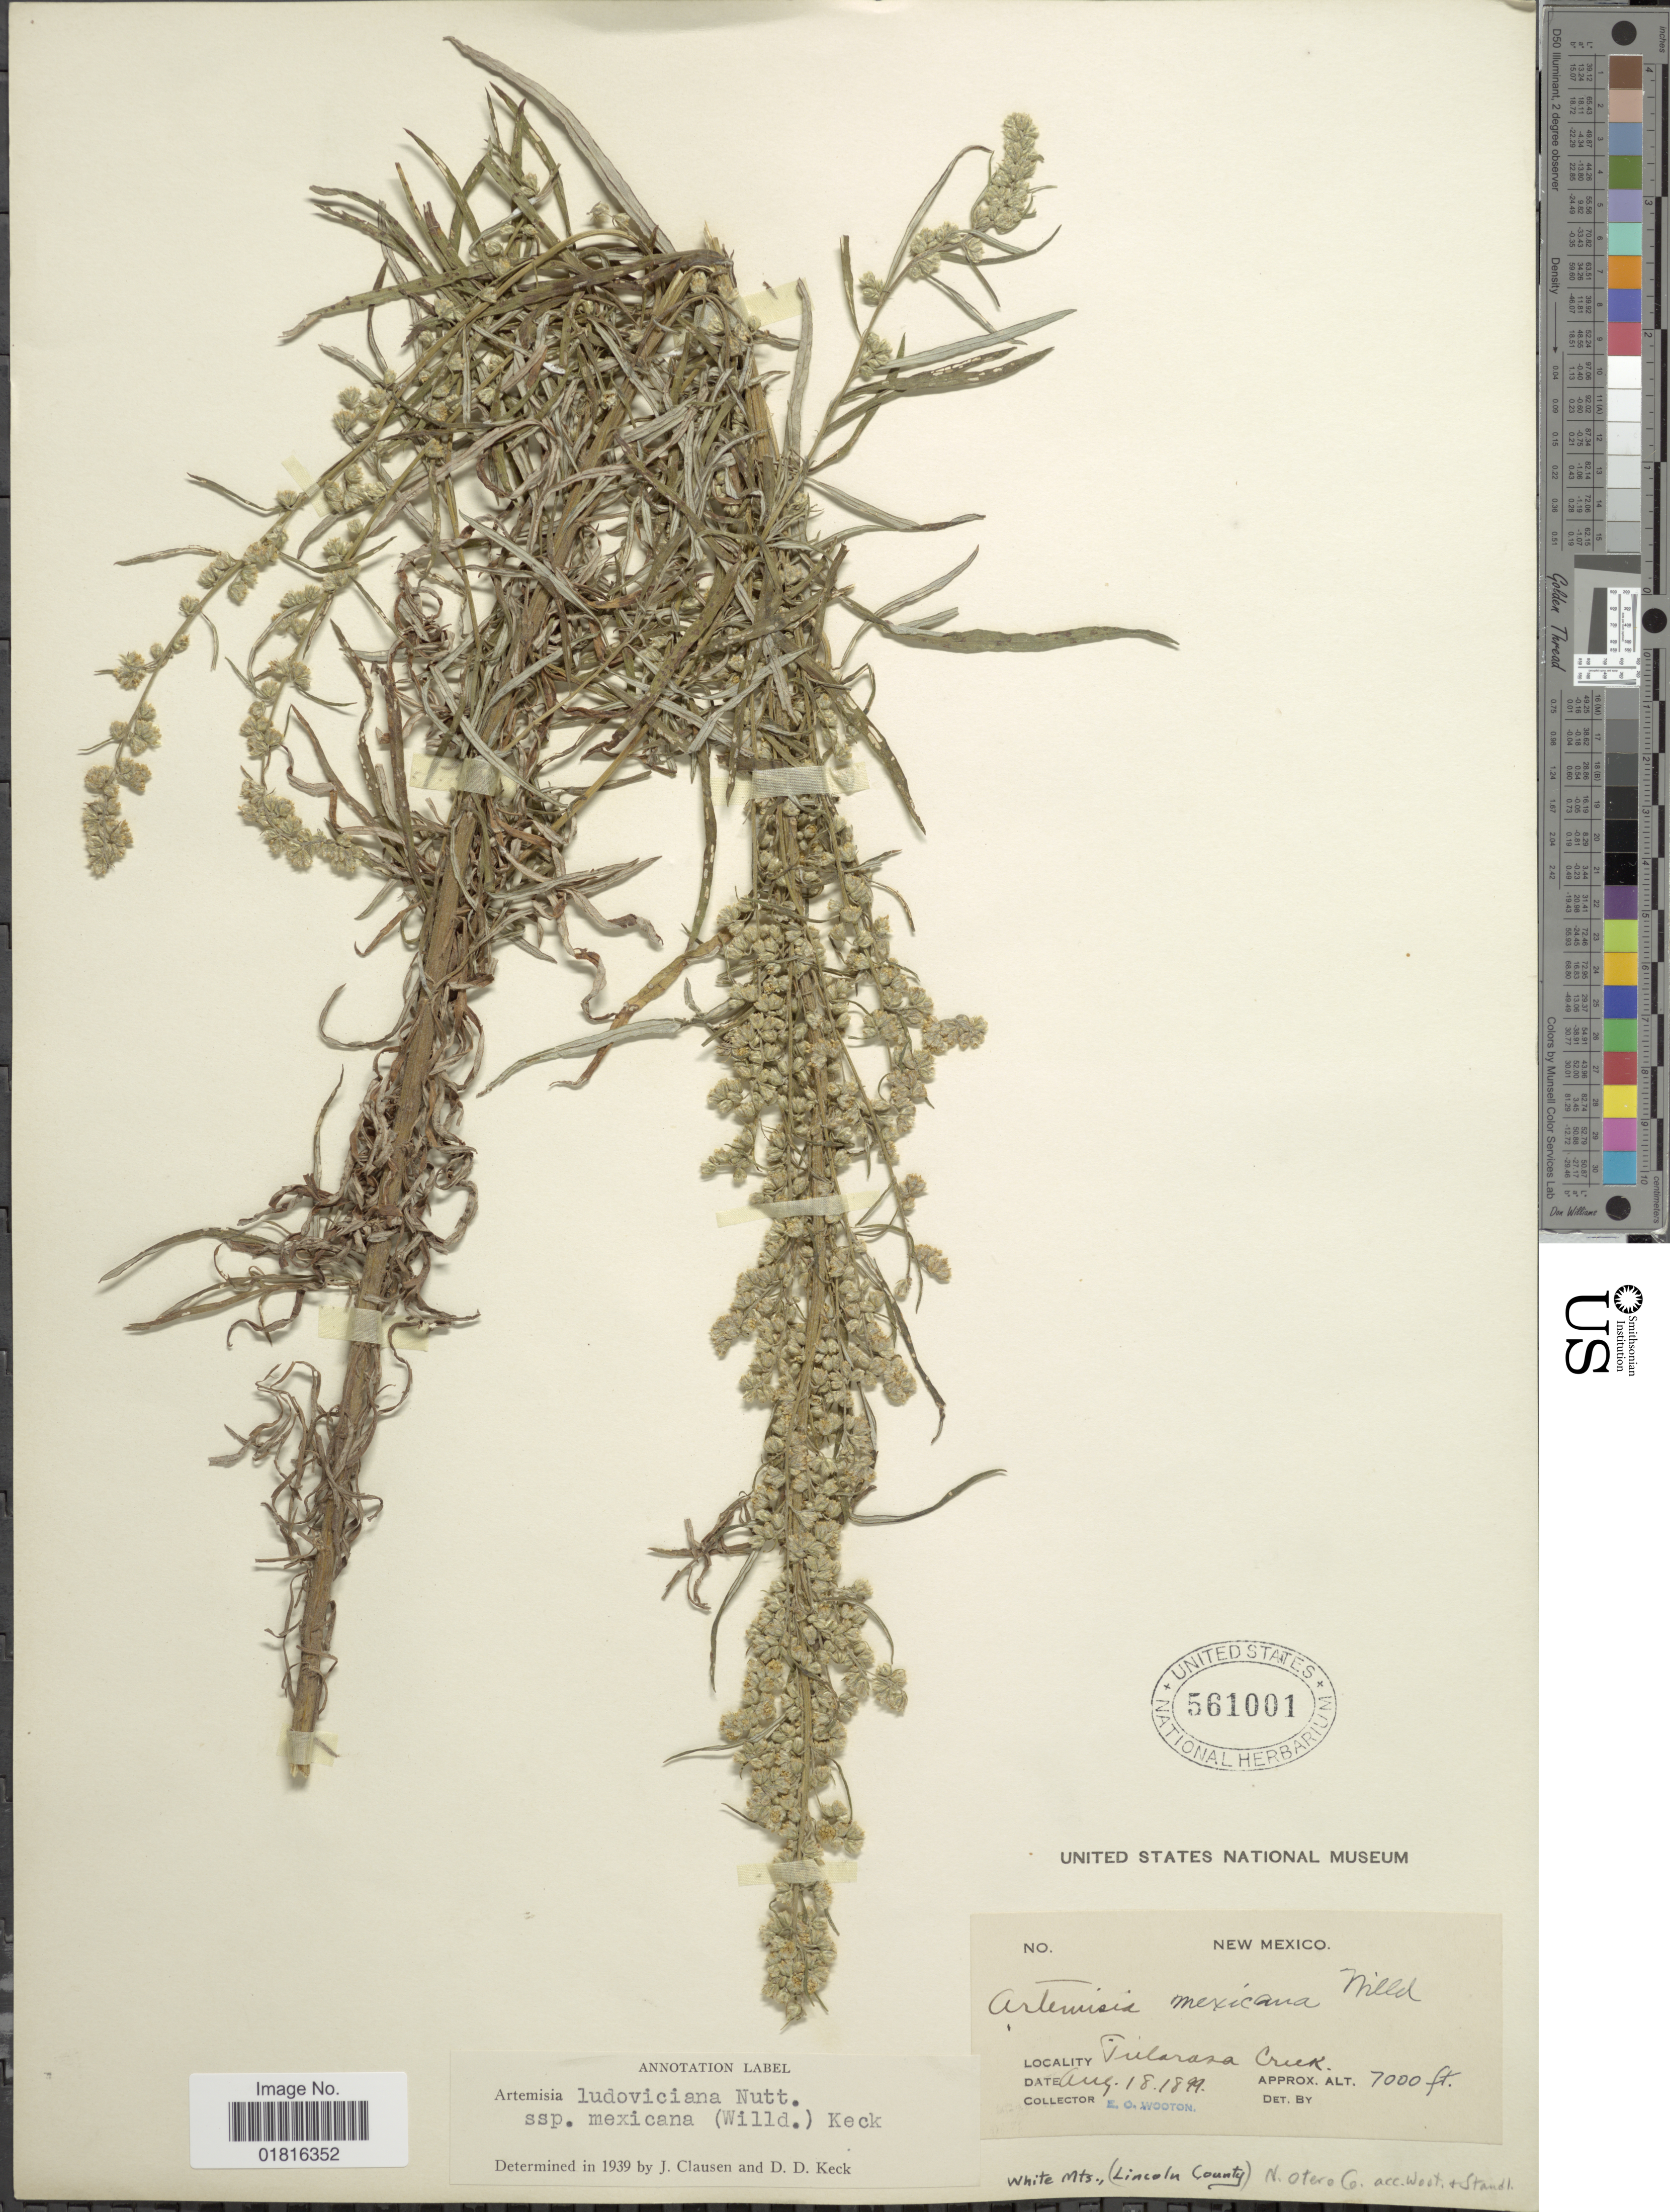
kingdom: Plantae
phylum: Tracheophyta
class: Magnoliopsida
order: Asterales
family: Asteraceae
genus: Artemisia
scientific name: Artemisia ludoviciana subsp. mexicana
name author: (Willd. ex Spreng.) D.D. Keck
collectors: E. O. Wooton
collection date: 1899-08-18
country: United States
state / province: New Mexico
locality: Tularasa Creek, White Mts., (Lincoln County) N Otero Co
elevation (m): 2134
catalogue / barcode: US 561001